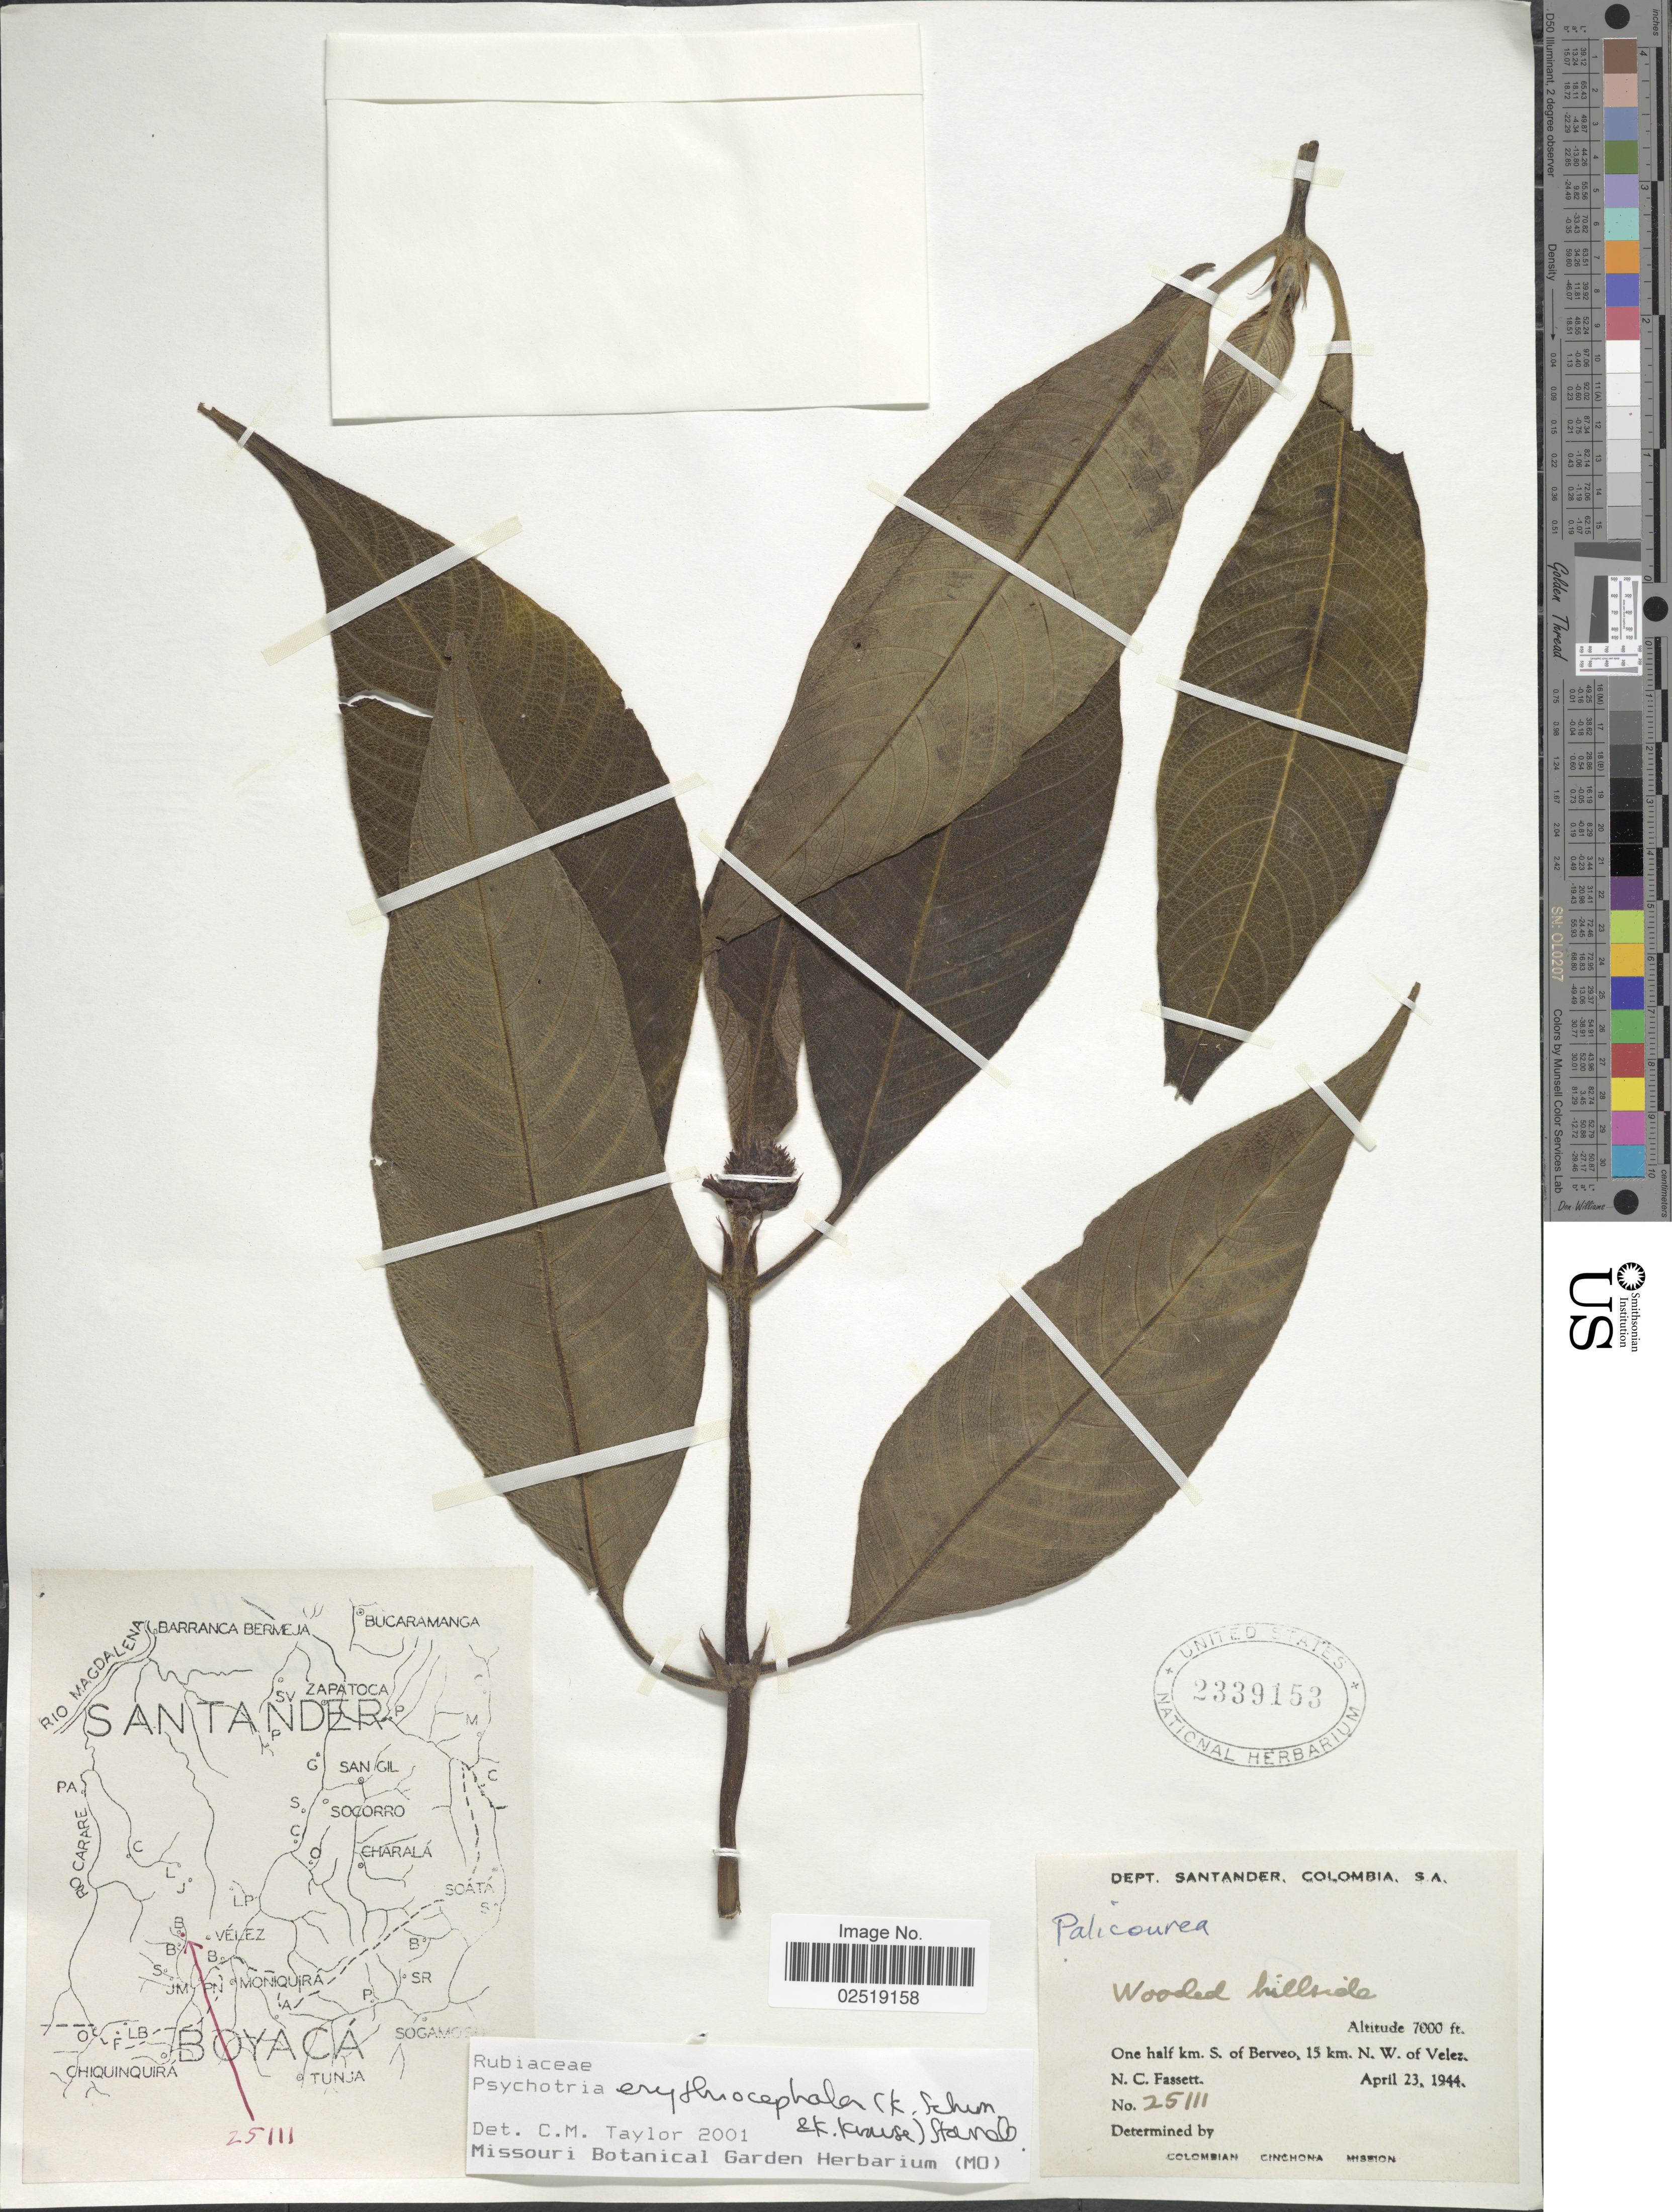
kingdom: Plantae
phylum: Tracheophyta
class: Magnoliopsida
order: Gentianales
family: Rubiaceae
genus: Psychotria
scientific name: Psychotria erythrocephala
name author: (K. Schum. & K. Krause) Standl.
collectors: N. C. Fassett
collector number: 25111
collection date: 1944-04-23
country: Colombia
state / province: Santander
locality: Dept. Santander. One half km. S. of Berveo, 15 km. N.W. of Velez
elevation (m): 2134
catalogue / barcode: US 2339153